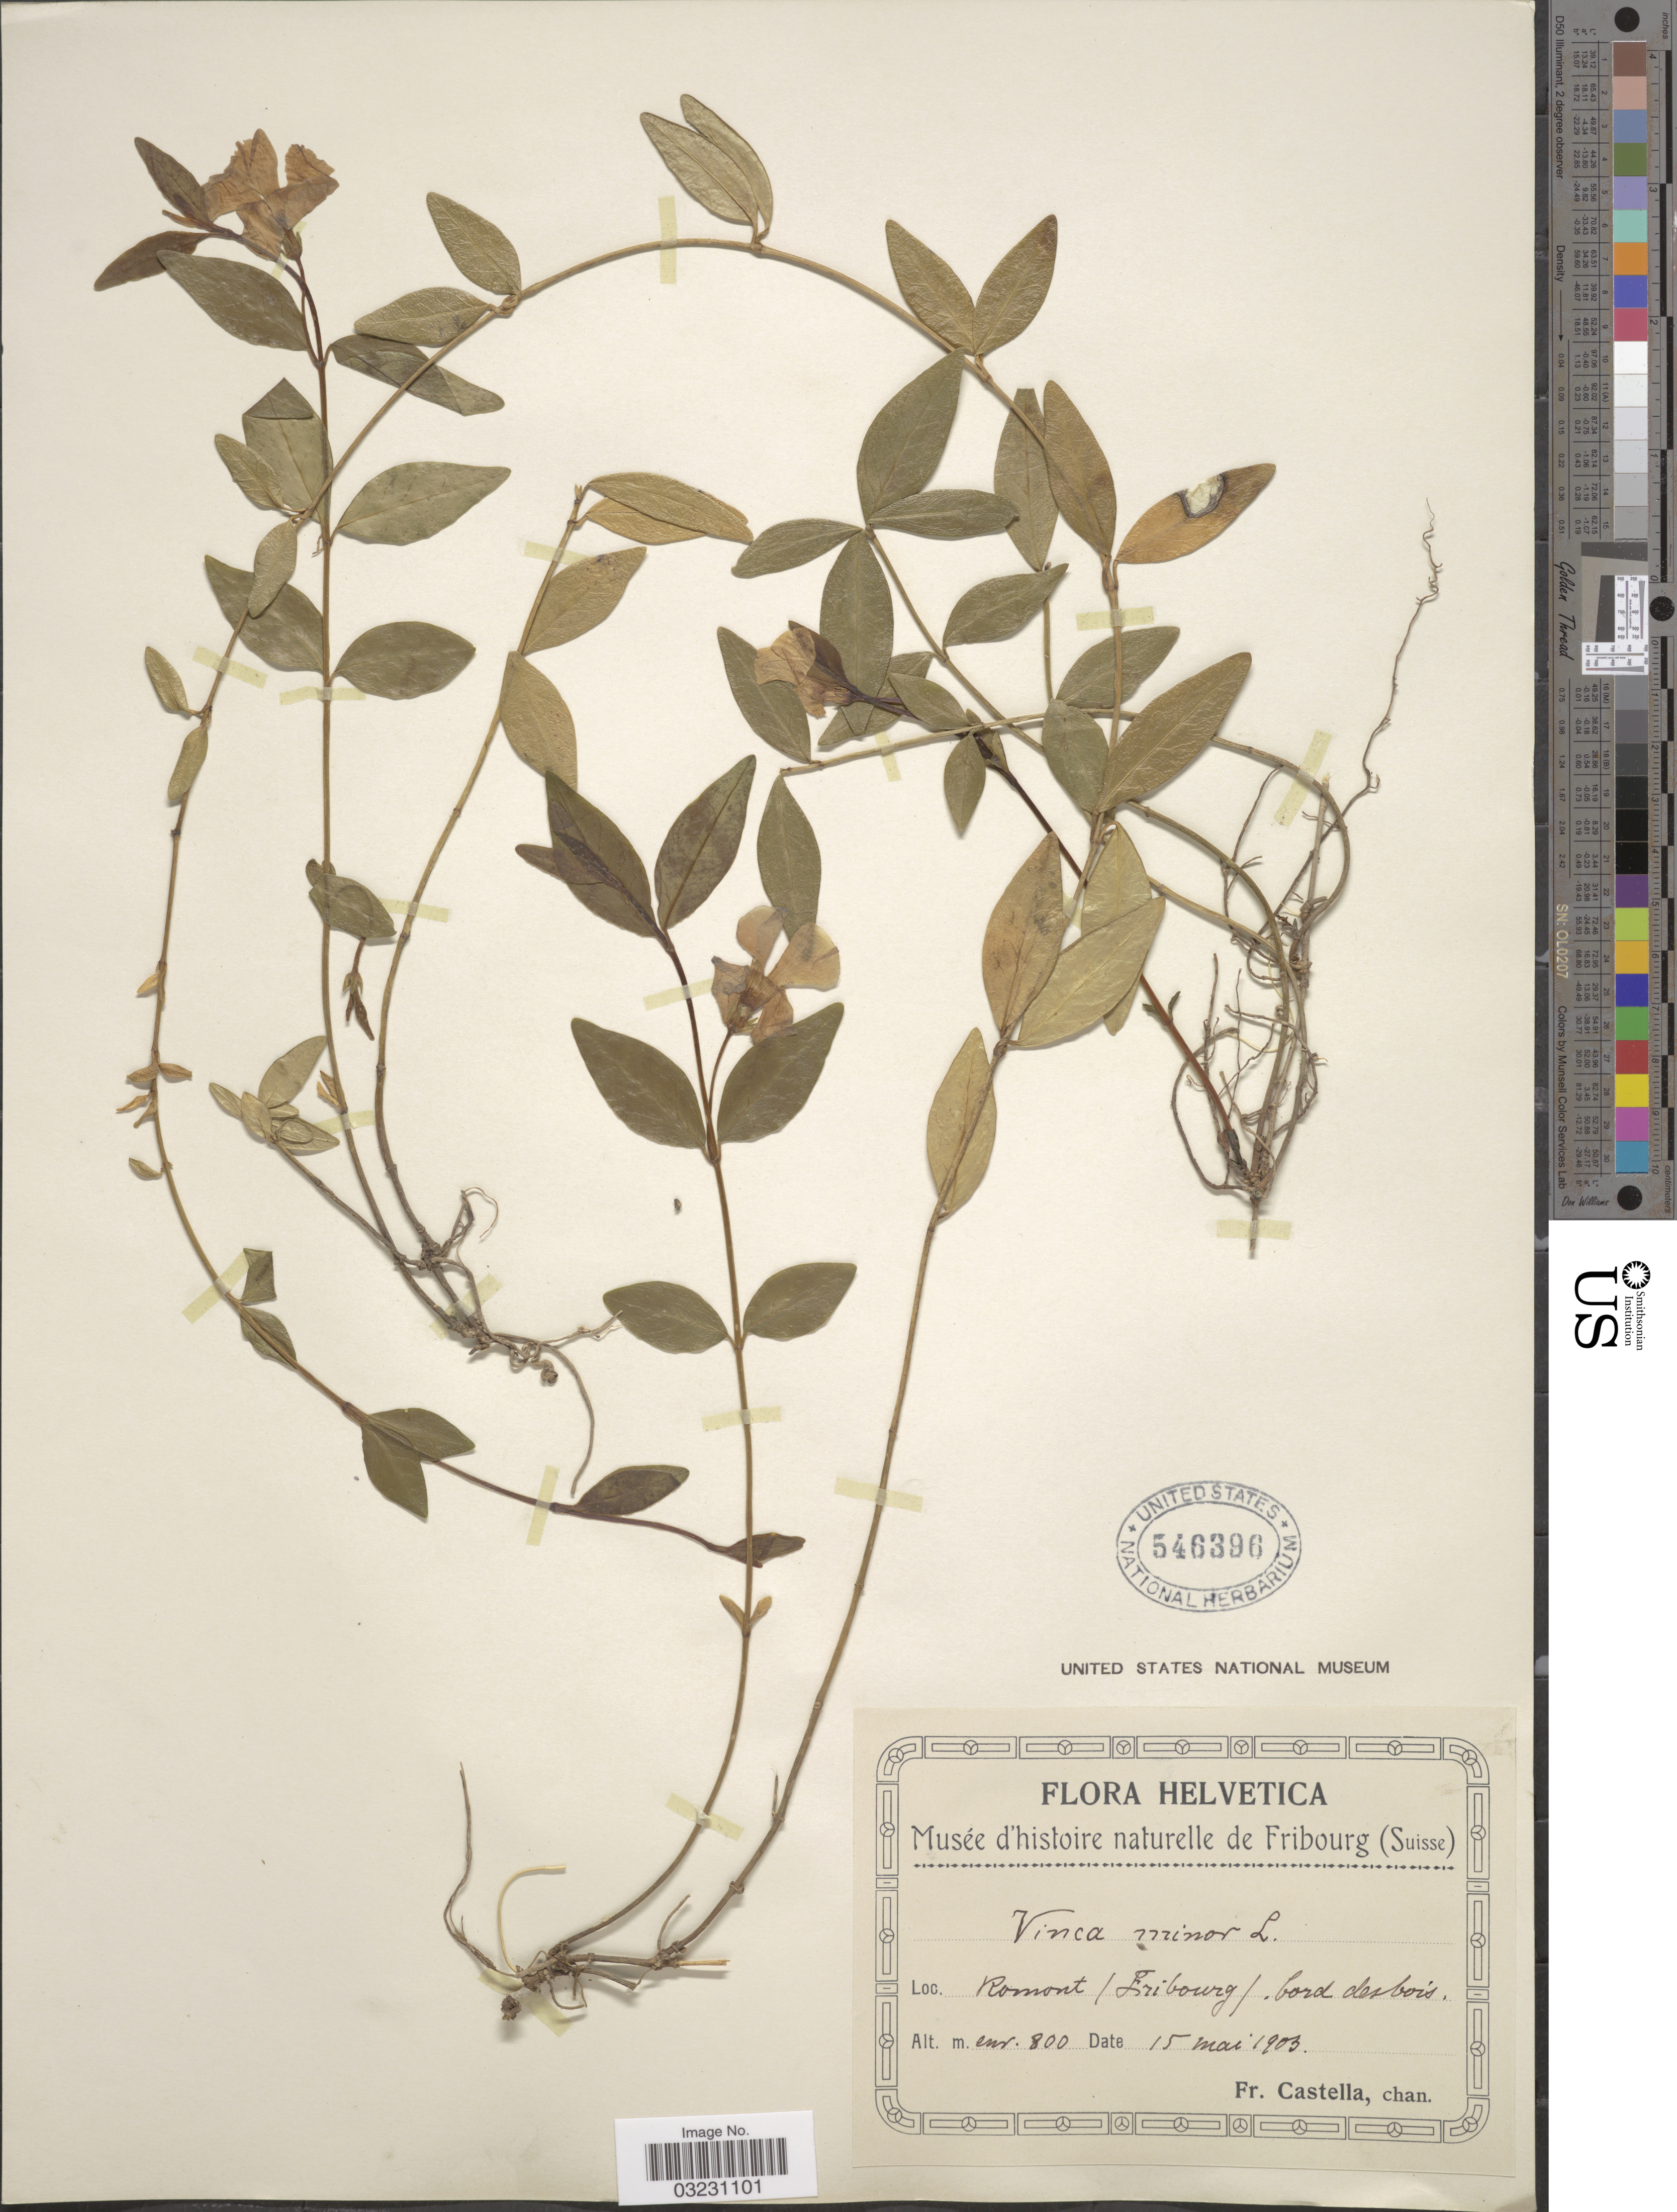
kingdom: Plantae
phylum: Tracheophyta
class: Magnoliopsida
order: Gentianales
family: Apocynaceae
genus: Vinca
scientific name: Vinca minor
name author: L.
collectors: Fr. Castella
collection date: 1903-05-15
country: Switzerland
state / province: Fribourg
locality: Helvetica. Romont.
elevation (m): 800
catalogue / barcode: US 546396